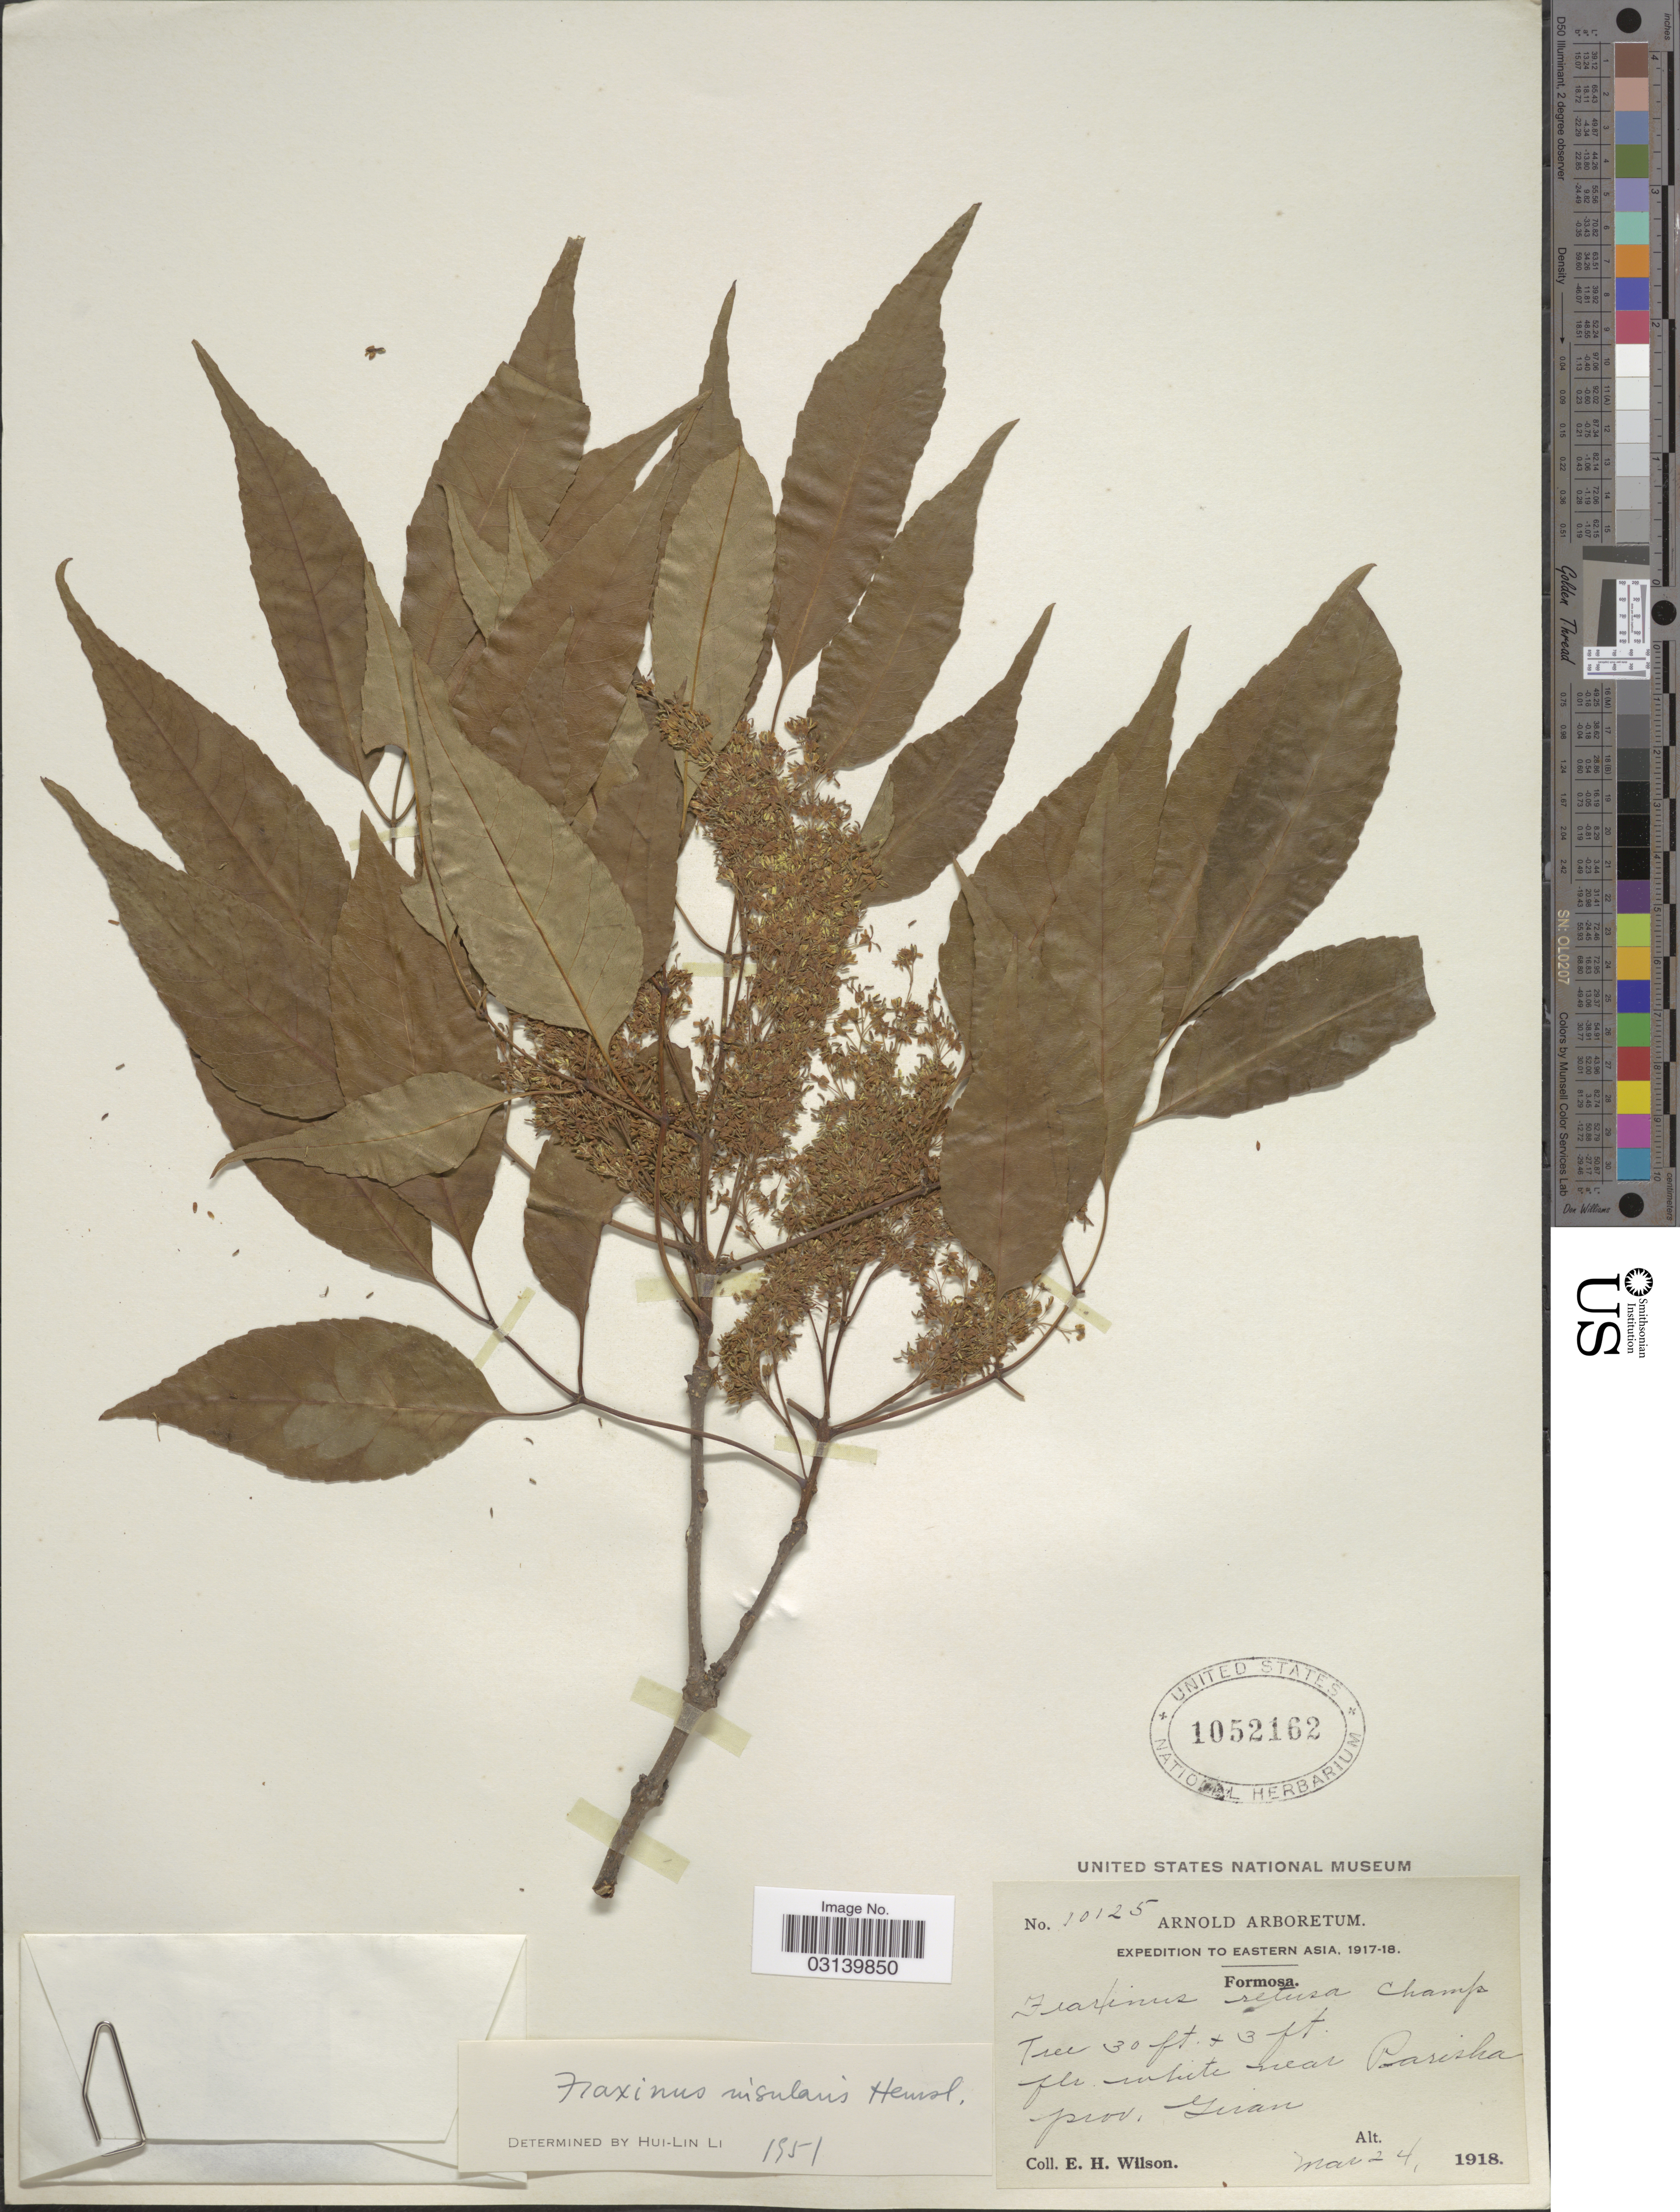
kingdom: Plantae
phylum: Tracheophyta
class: Magnoliopsida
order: Lamiales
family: Oleaceae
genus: Fraxinus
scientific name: Fraxinus insularis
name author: Hemsl.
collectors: E. Wilson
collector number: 10125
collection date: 1918-03-24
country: Taiwan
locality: Formosa. Eastern Asia, near Parisha prov. Giran.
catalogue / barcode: US 1052162